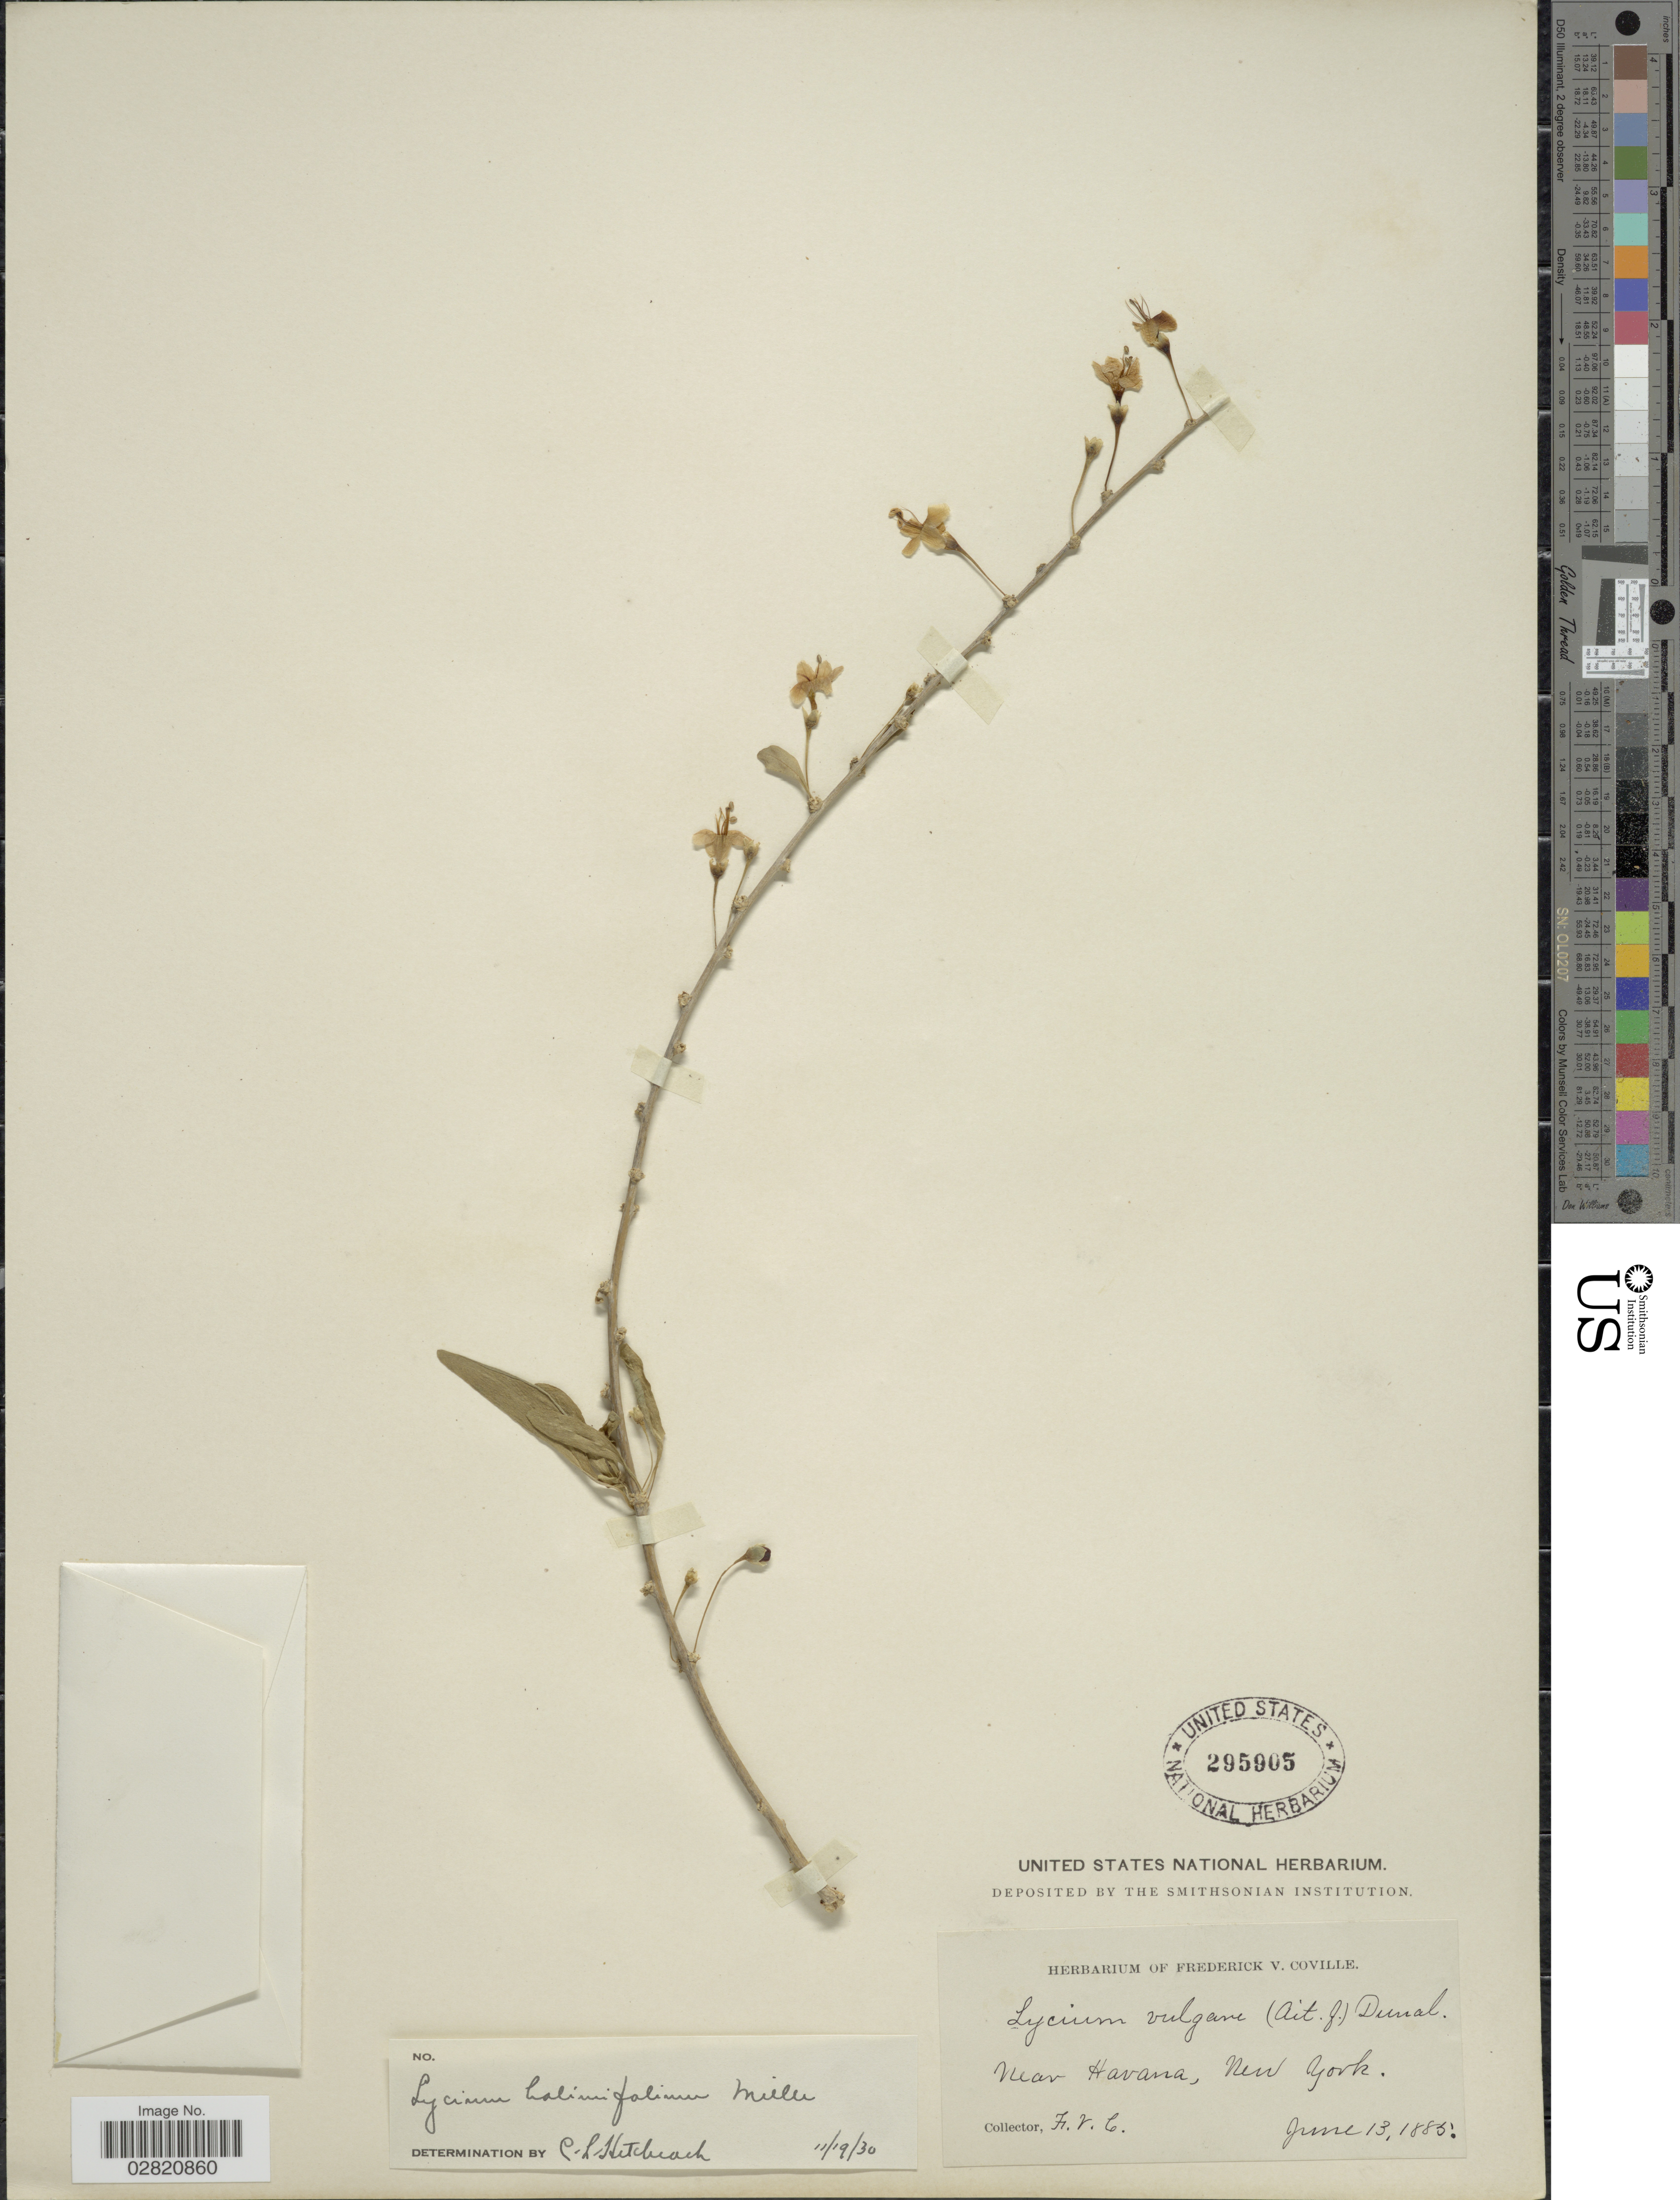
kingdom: Plantae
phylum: Tracheophyta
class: Magnoliopsida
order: Solanales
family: Solanaceae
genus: Lycium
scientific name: Lycium barbarum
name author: L.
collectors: F. V. Coville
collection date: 1885-06-13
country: United States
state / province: New York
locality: Near Havana.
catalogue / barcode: US 295905